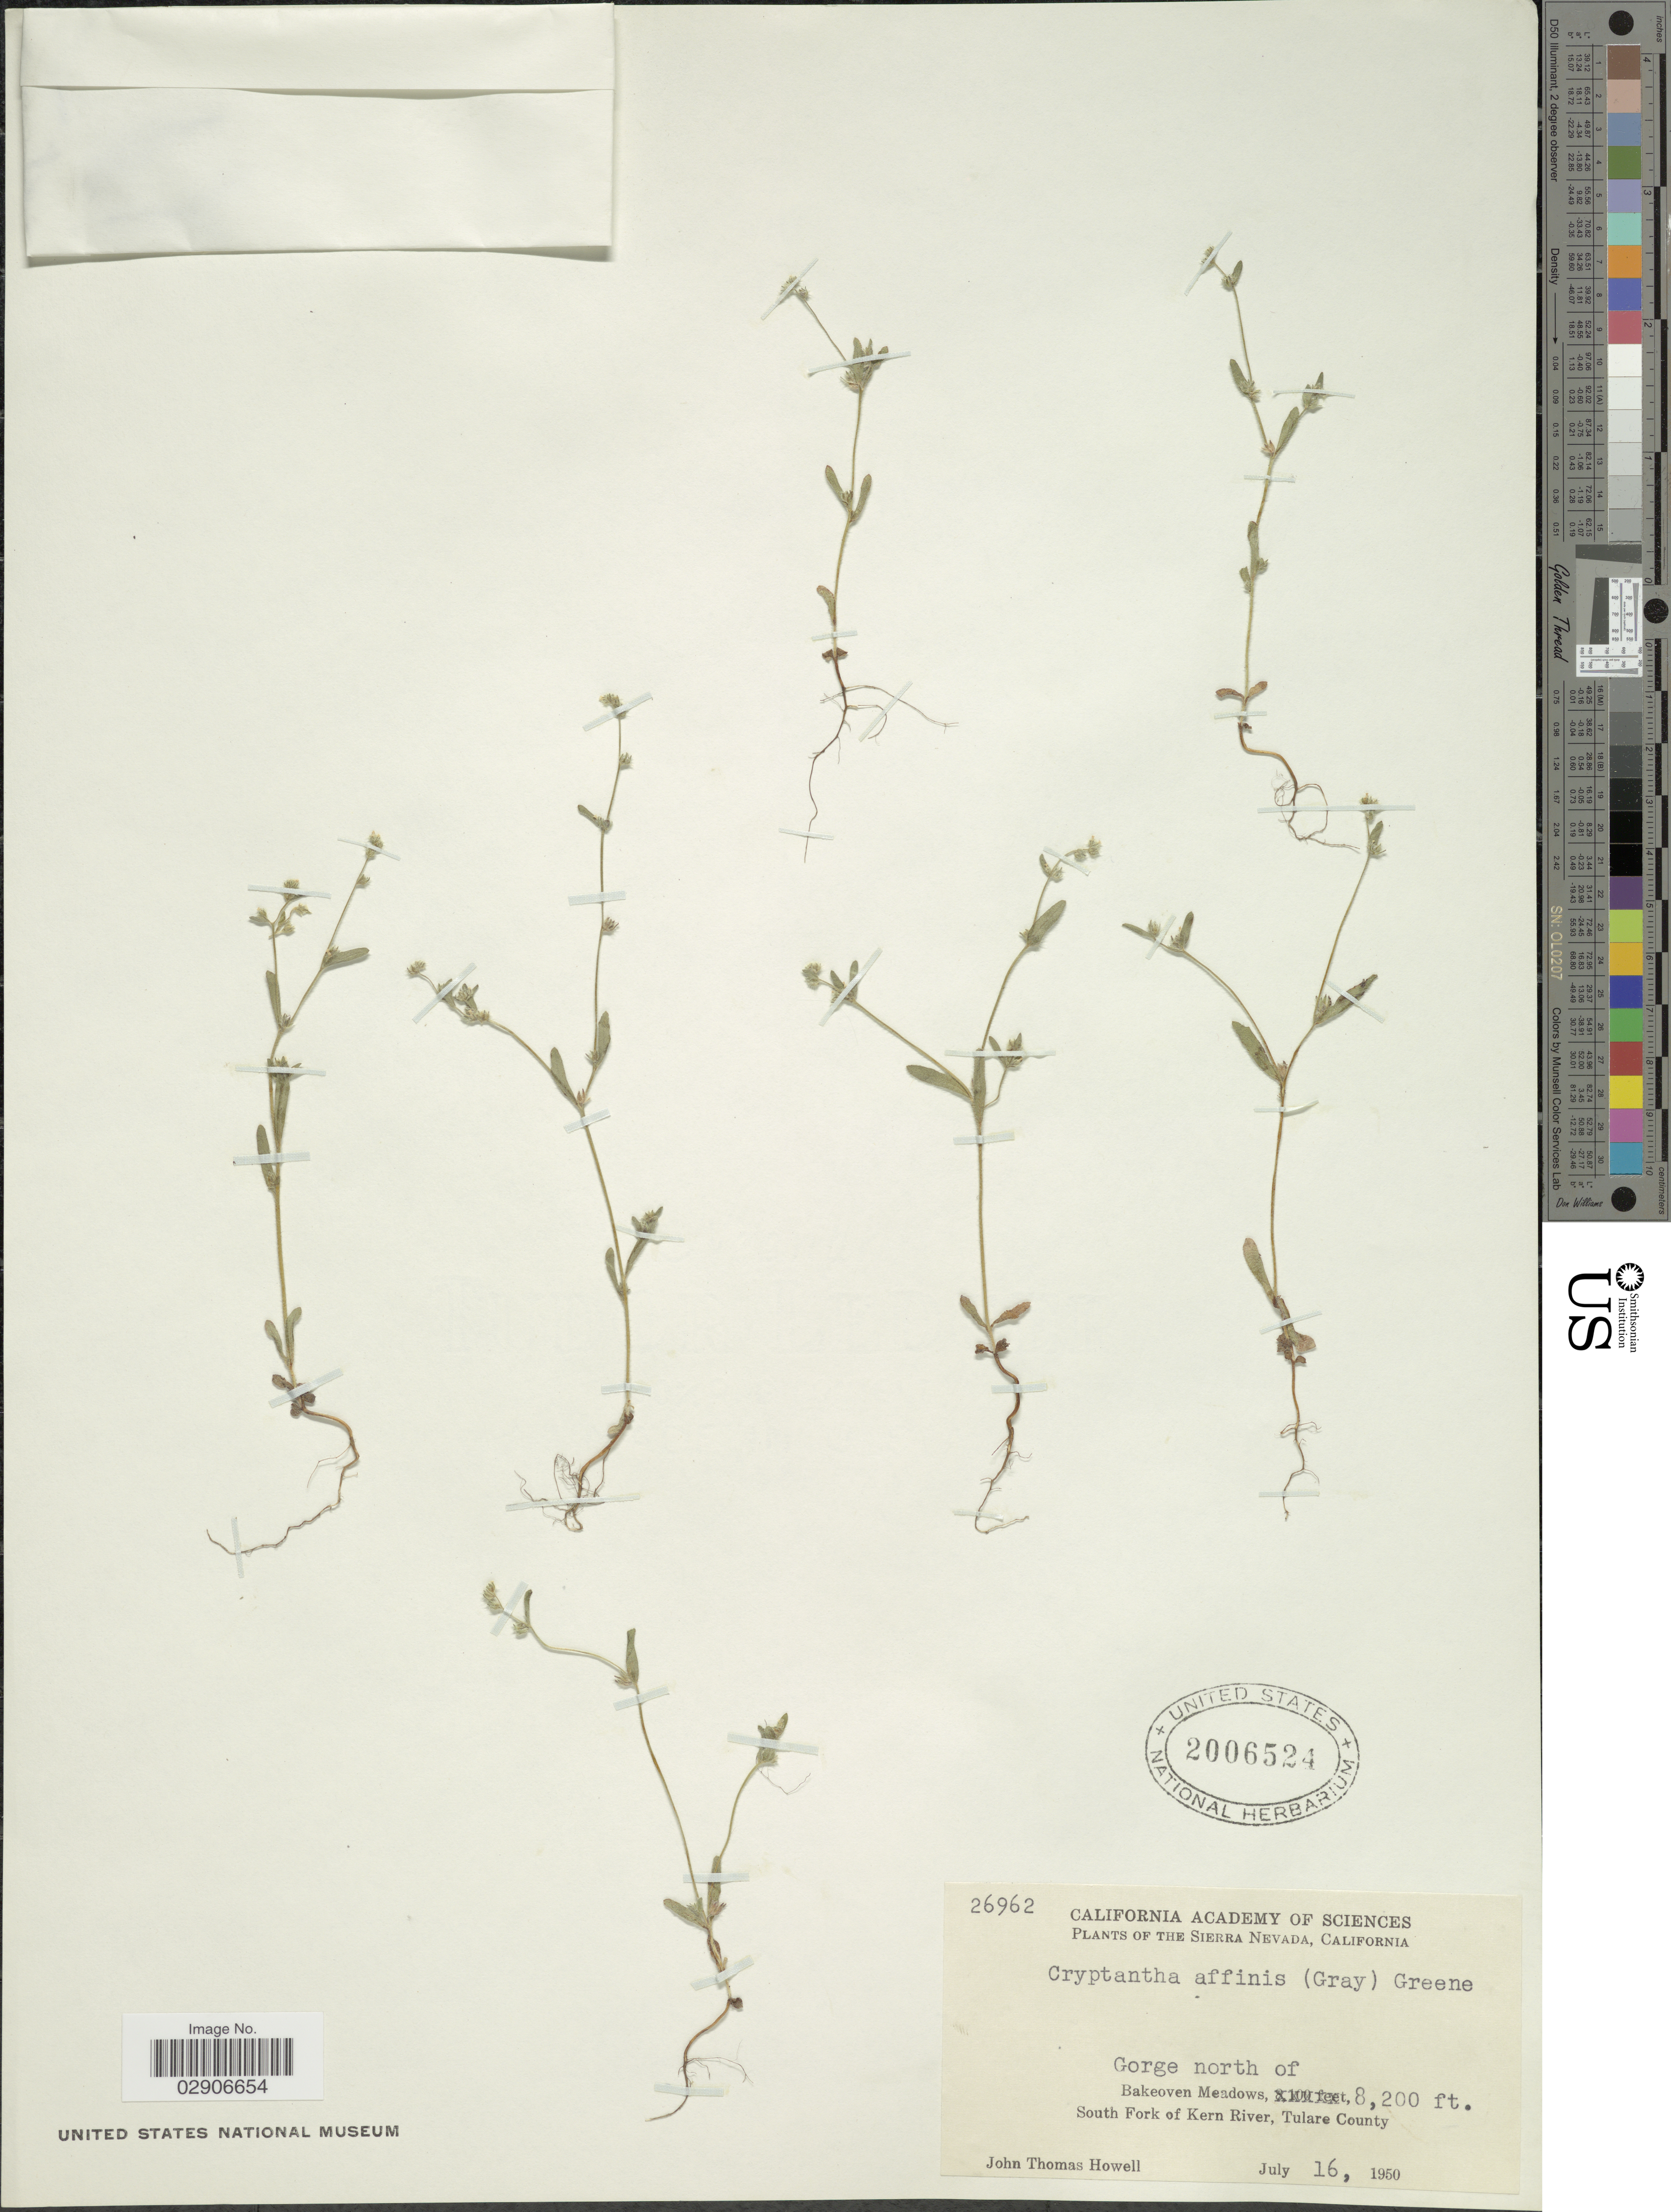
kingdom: Plantae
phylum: Tracheophyta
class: Magnoliopsida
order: Boraginales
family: Boraginaceae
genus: Cryptantha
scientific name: Cryptantha affinis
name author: (A. Gray) Greene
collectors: J. T. Howell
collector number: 26962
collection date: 1950-07-16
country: United States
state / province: California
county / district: Tulare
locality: Gorge north of Bakeoven Meadows. South Fork of Kern River, Tulare County. The Sierra Nevada, California.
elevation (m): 2499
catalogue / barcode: US 2006524